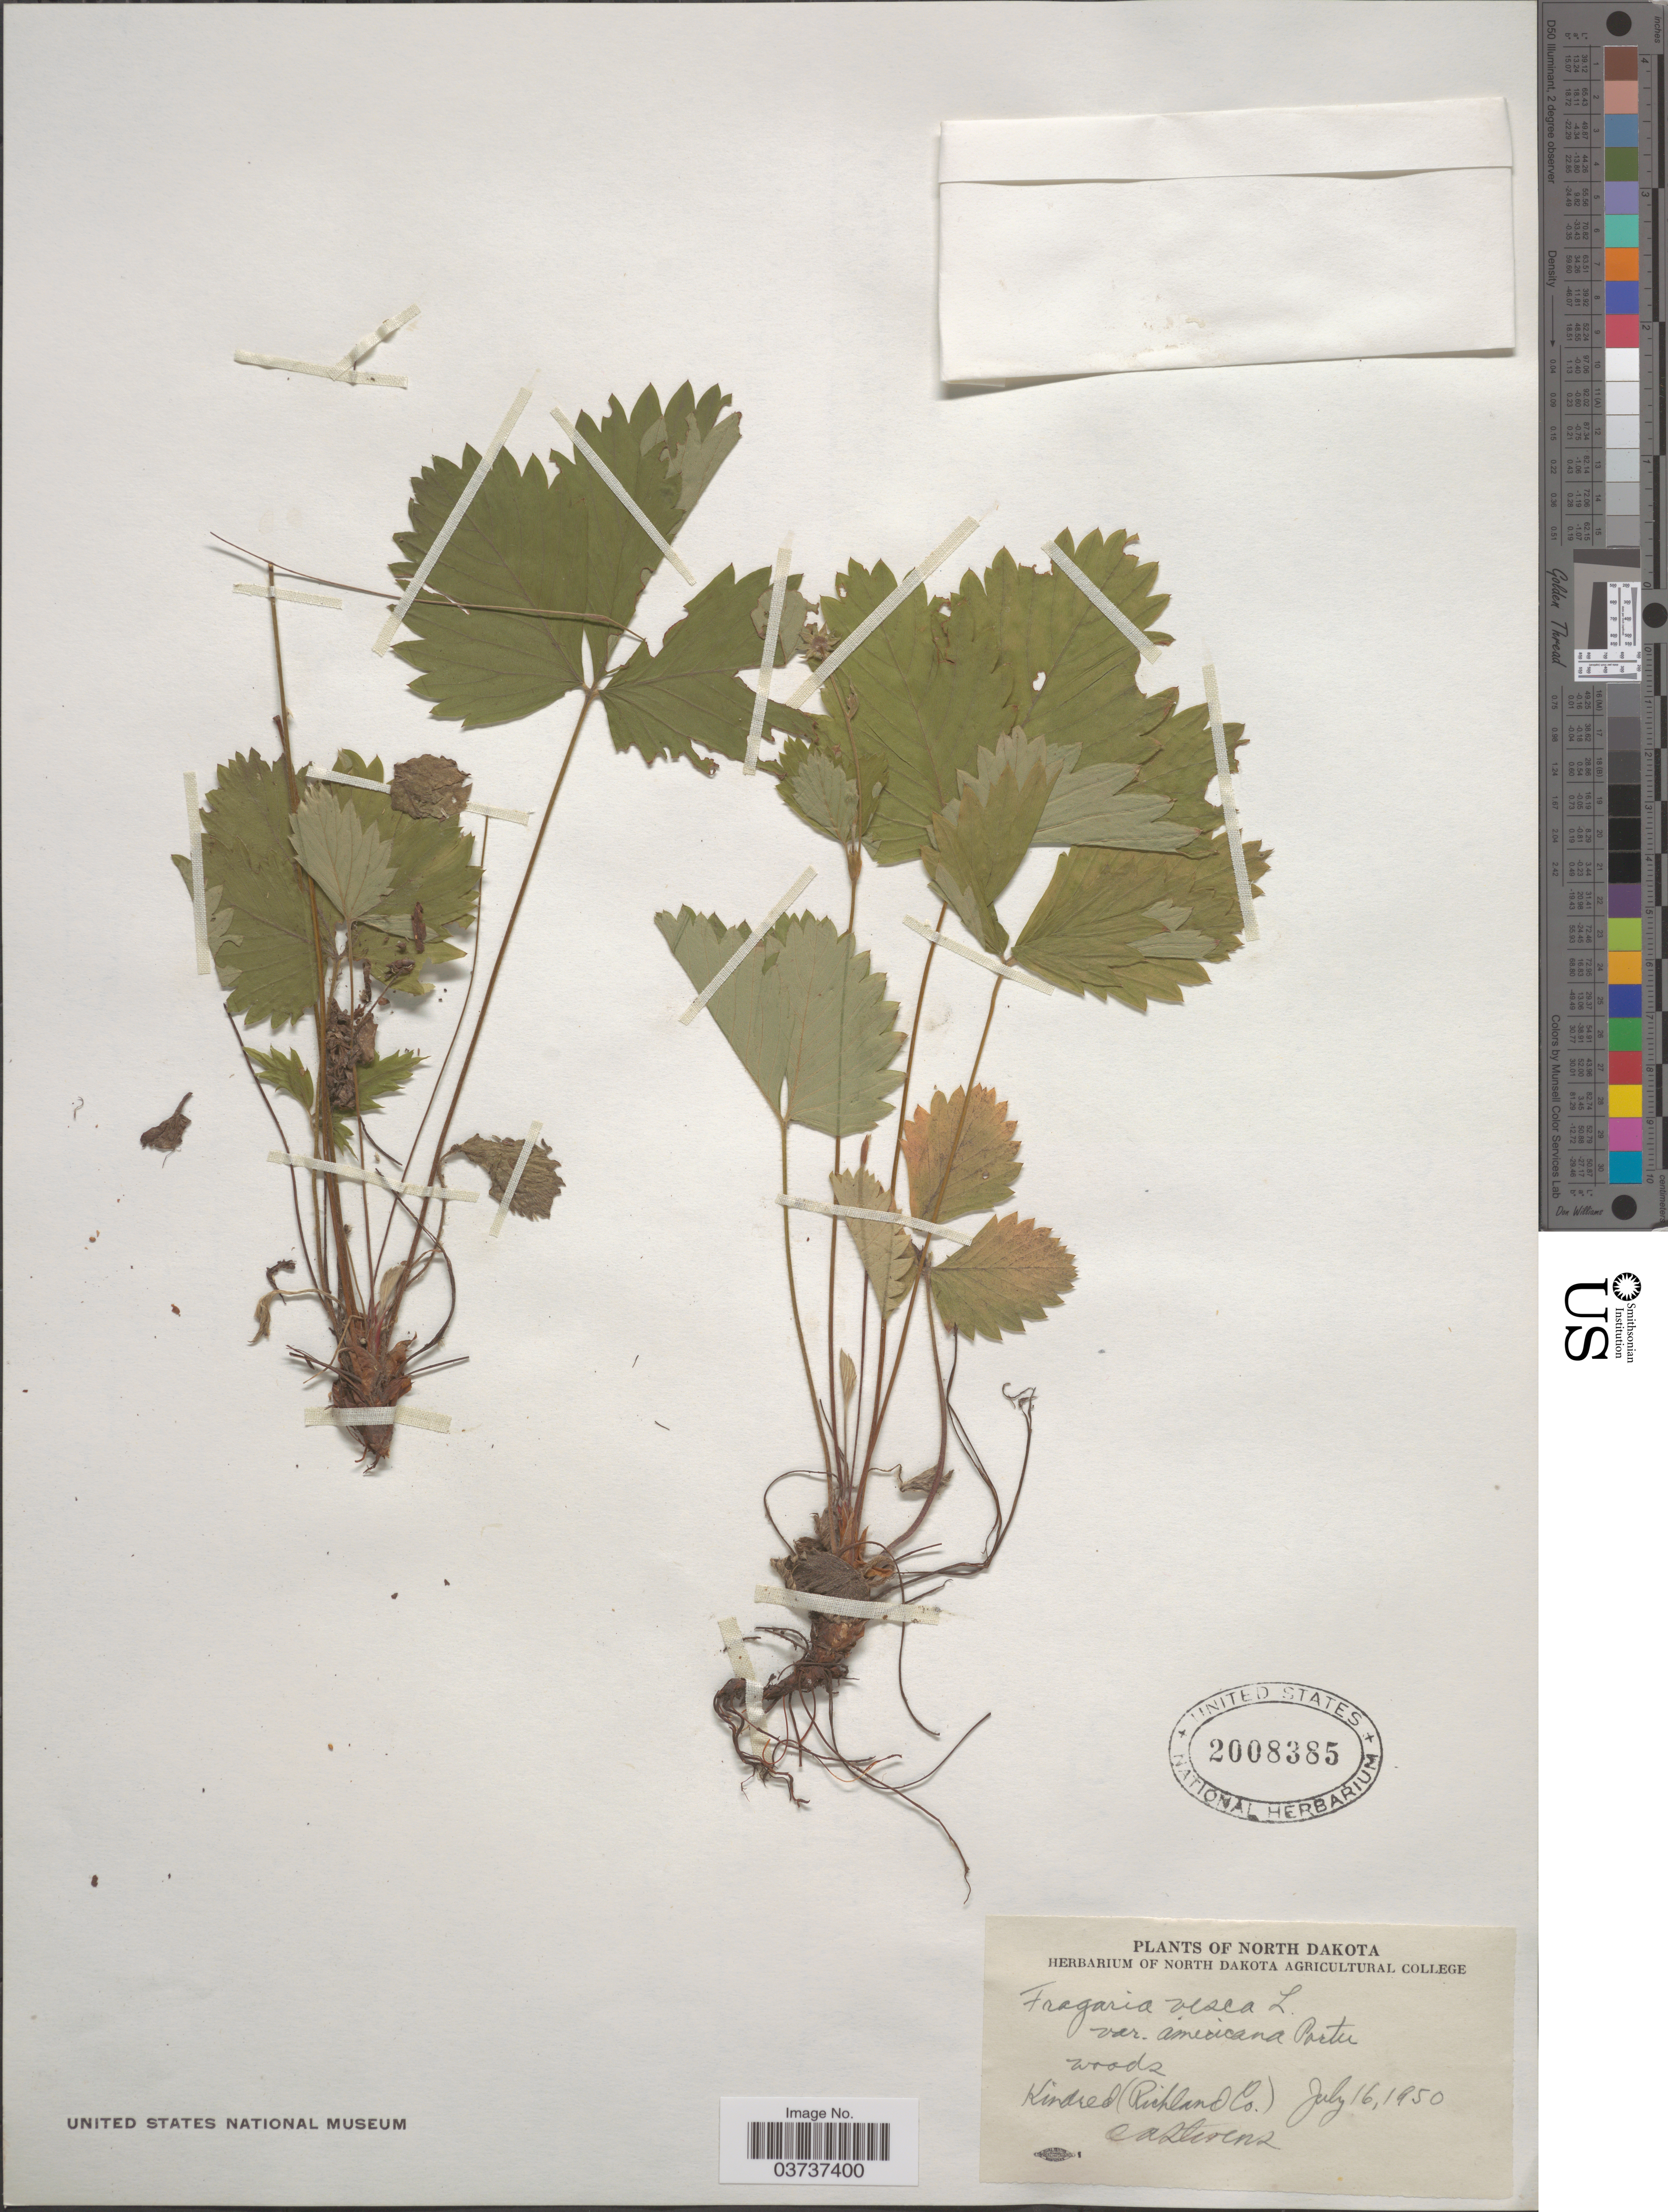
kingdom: Plantae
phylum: Tracheophyta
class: Magnoliopsida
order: Rosales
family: Rosaceae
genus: Fragaria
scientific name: Fragaria vesca subsp. americana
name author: (Porter) Staudt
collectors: O. A. Stevens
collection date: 1950-07-16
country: United States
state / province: North Dakota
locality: Kindred (Richland Co.).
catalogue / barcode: US 2008385